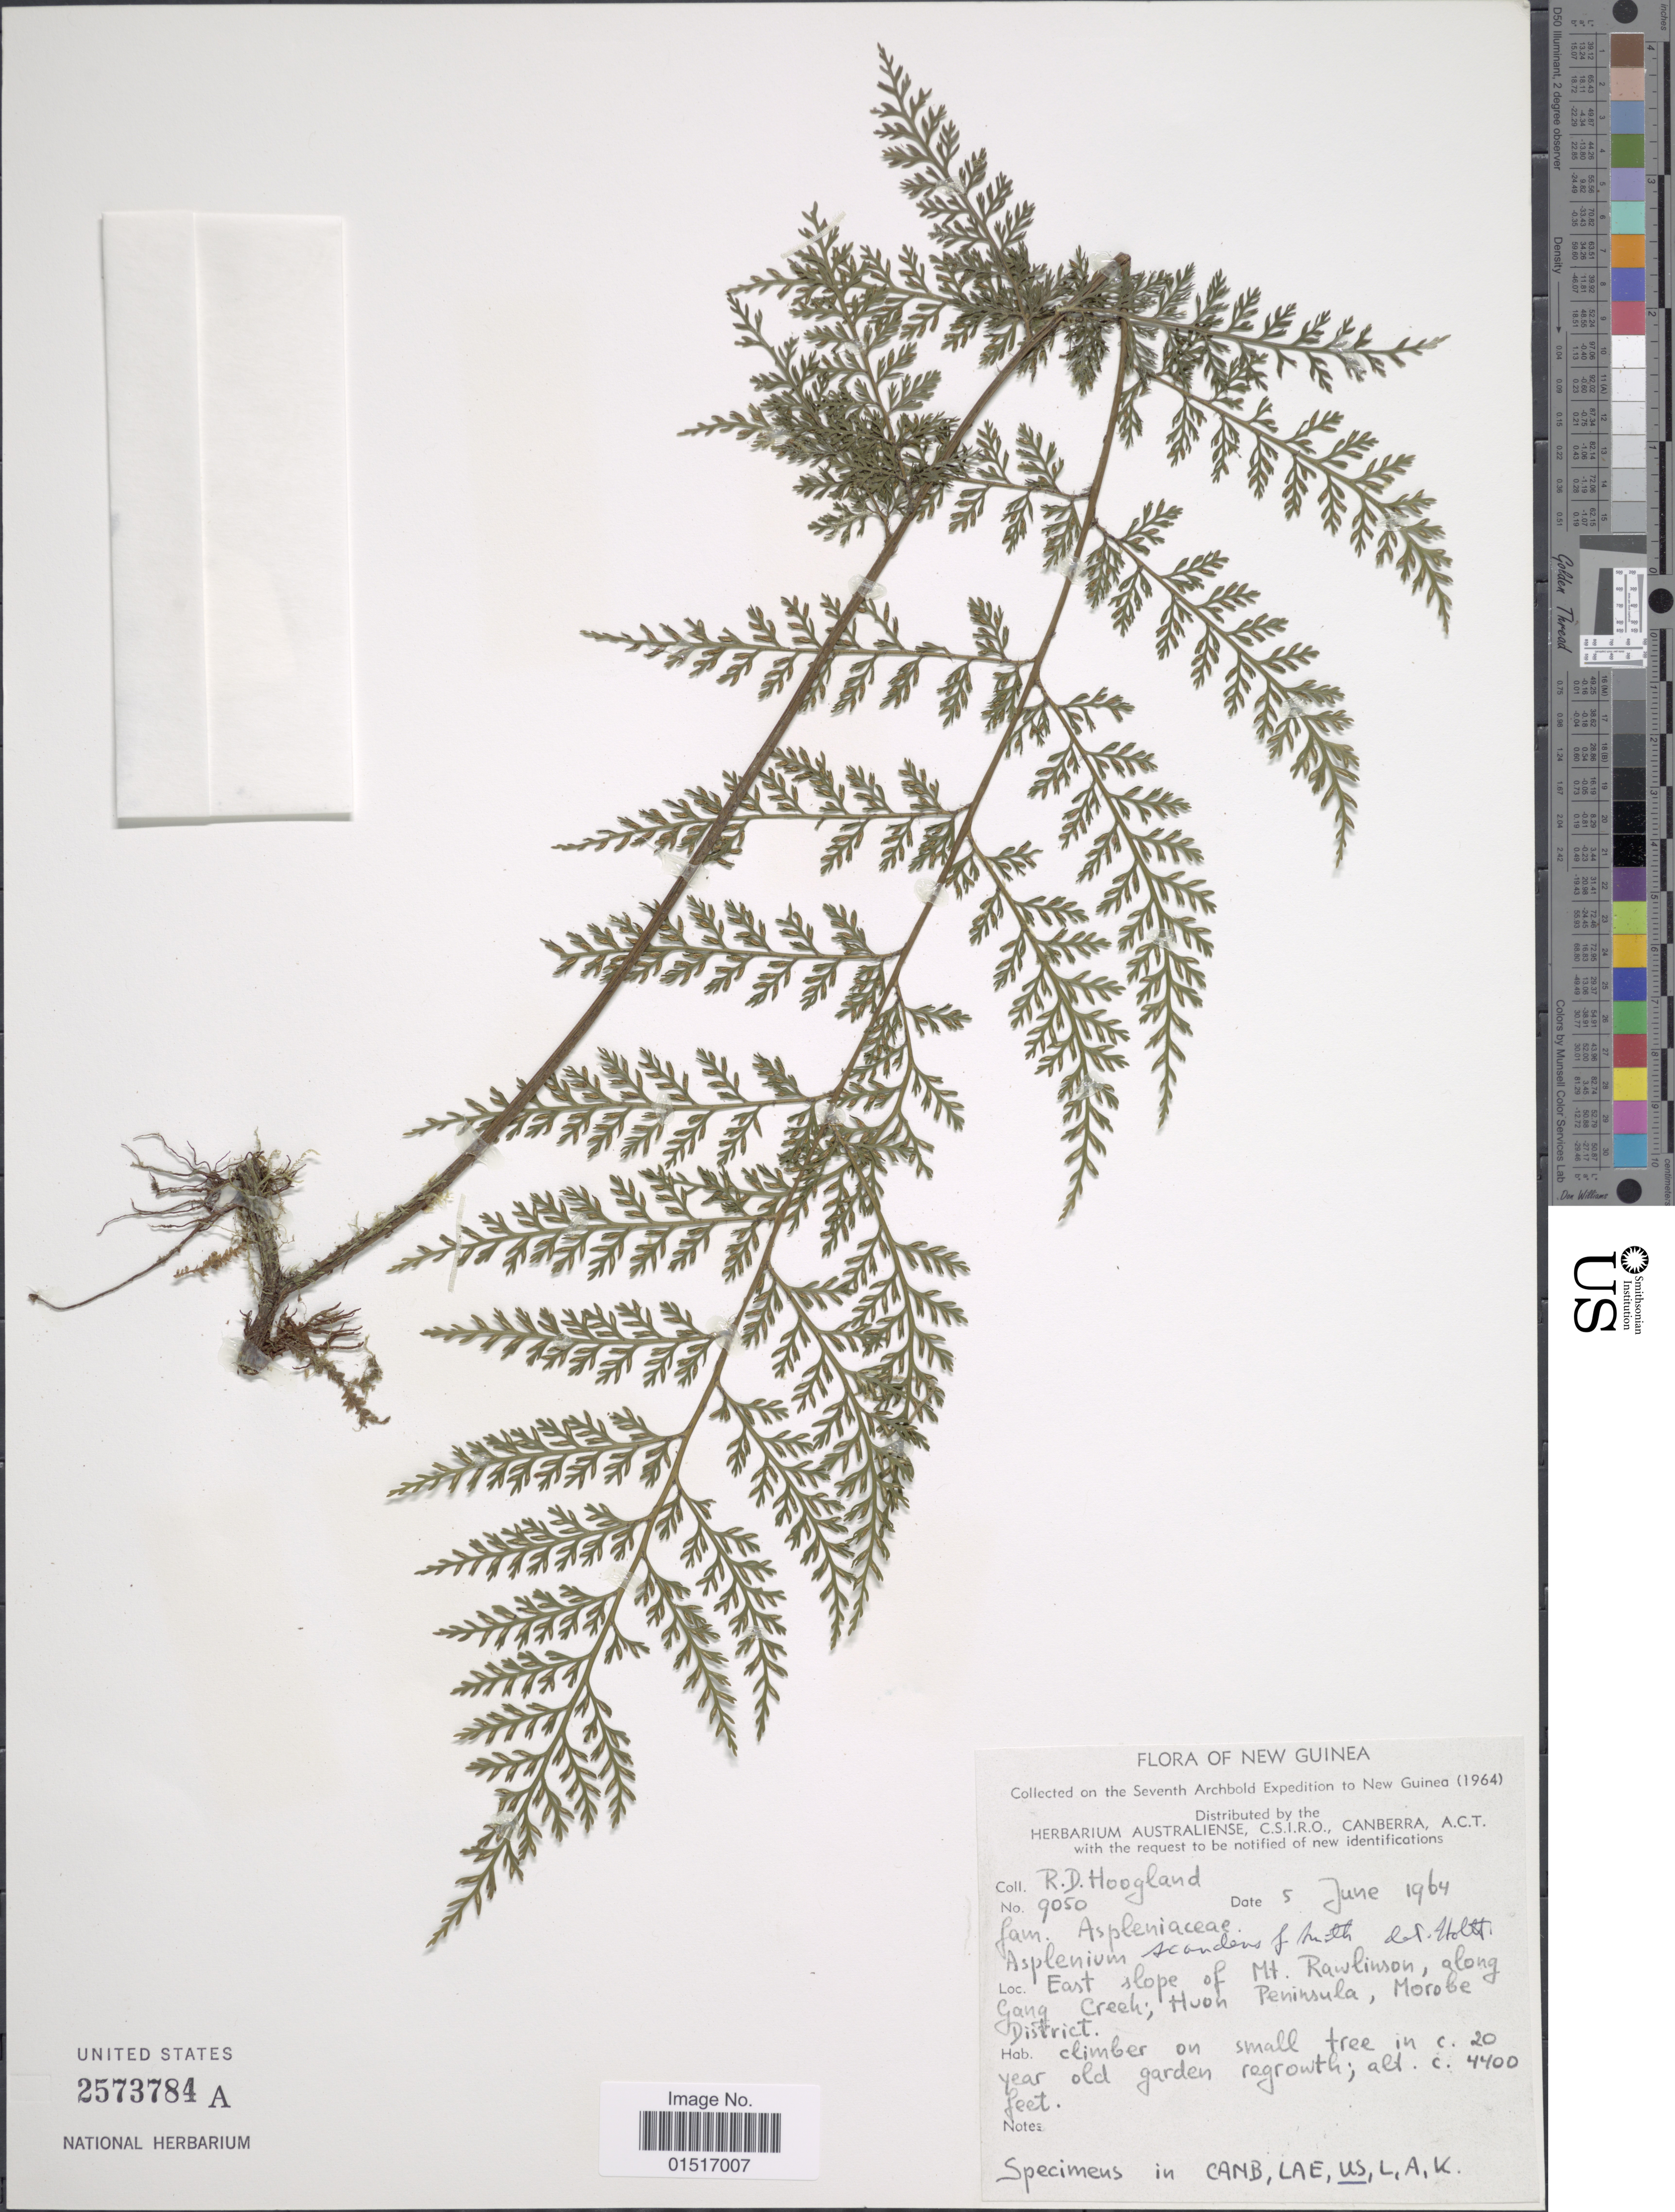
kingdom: Plantae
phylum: Tracheophyta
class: Polypodiopsida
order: Polypodiales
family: Aspleniaceae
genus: Asplenium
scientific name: Asplenium scandens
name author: J. Sm. ex Mett.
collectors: R. D. Hoogland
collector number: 9050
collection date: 1964-06-05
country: Papua New Guinea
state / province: Morobe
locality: New Guinea. East slope of Mt. Rawlinson, along Gang Creek; Huon Peninsula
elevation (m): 1341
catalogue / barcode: US 2573784A